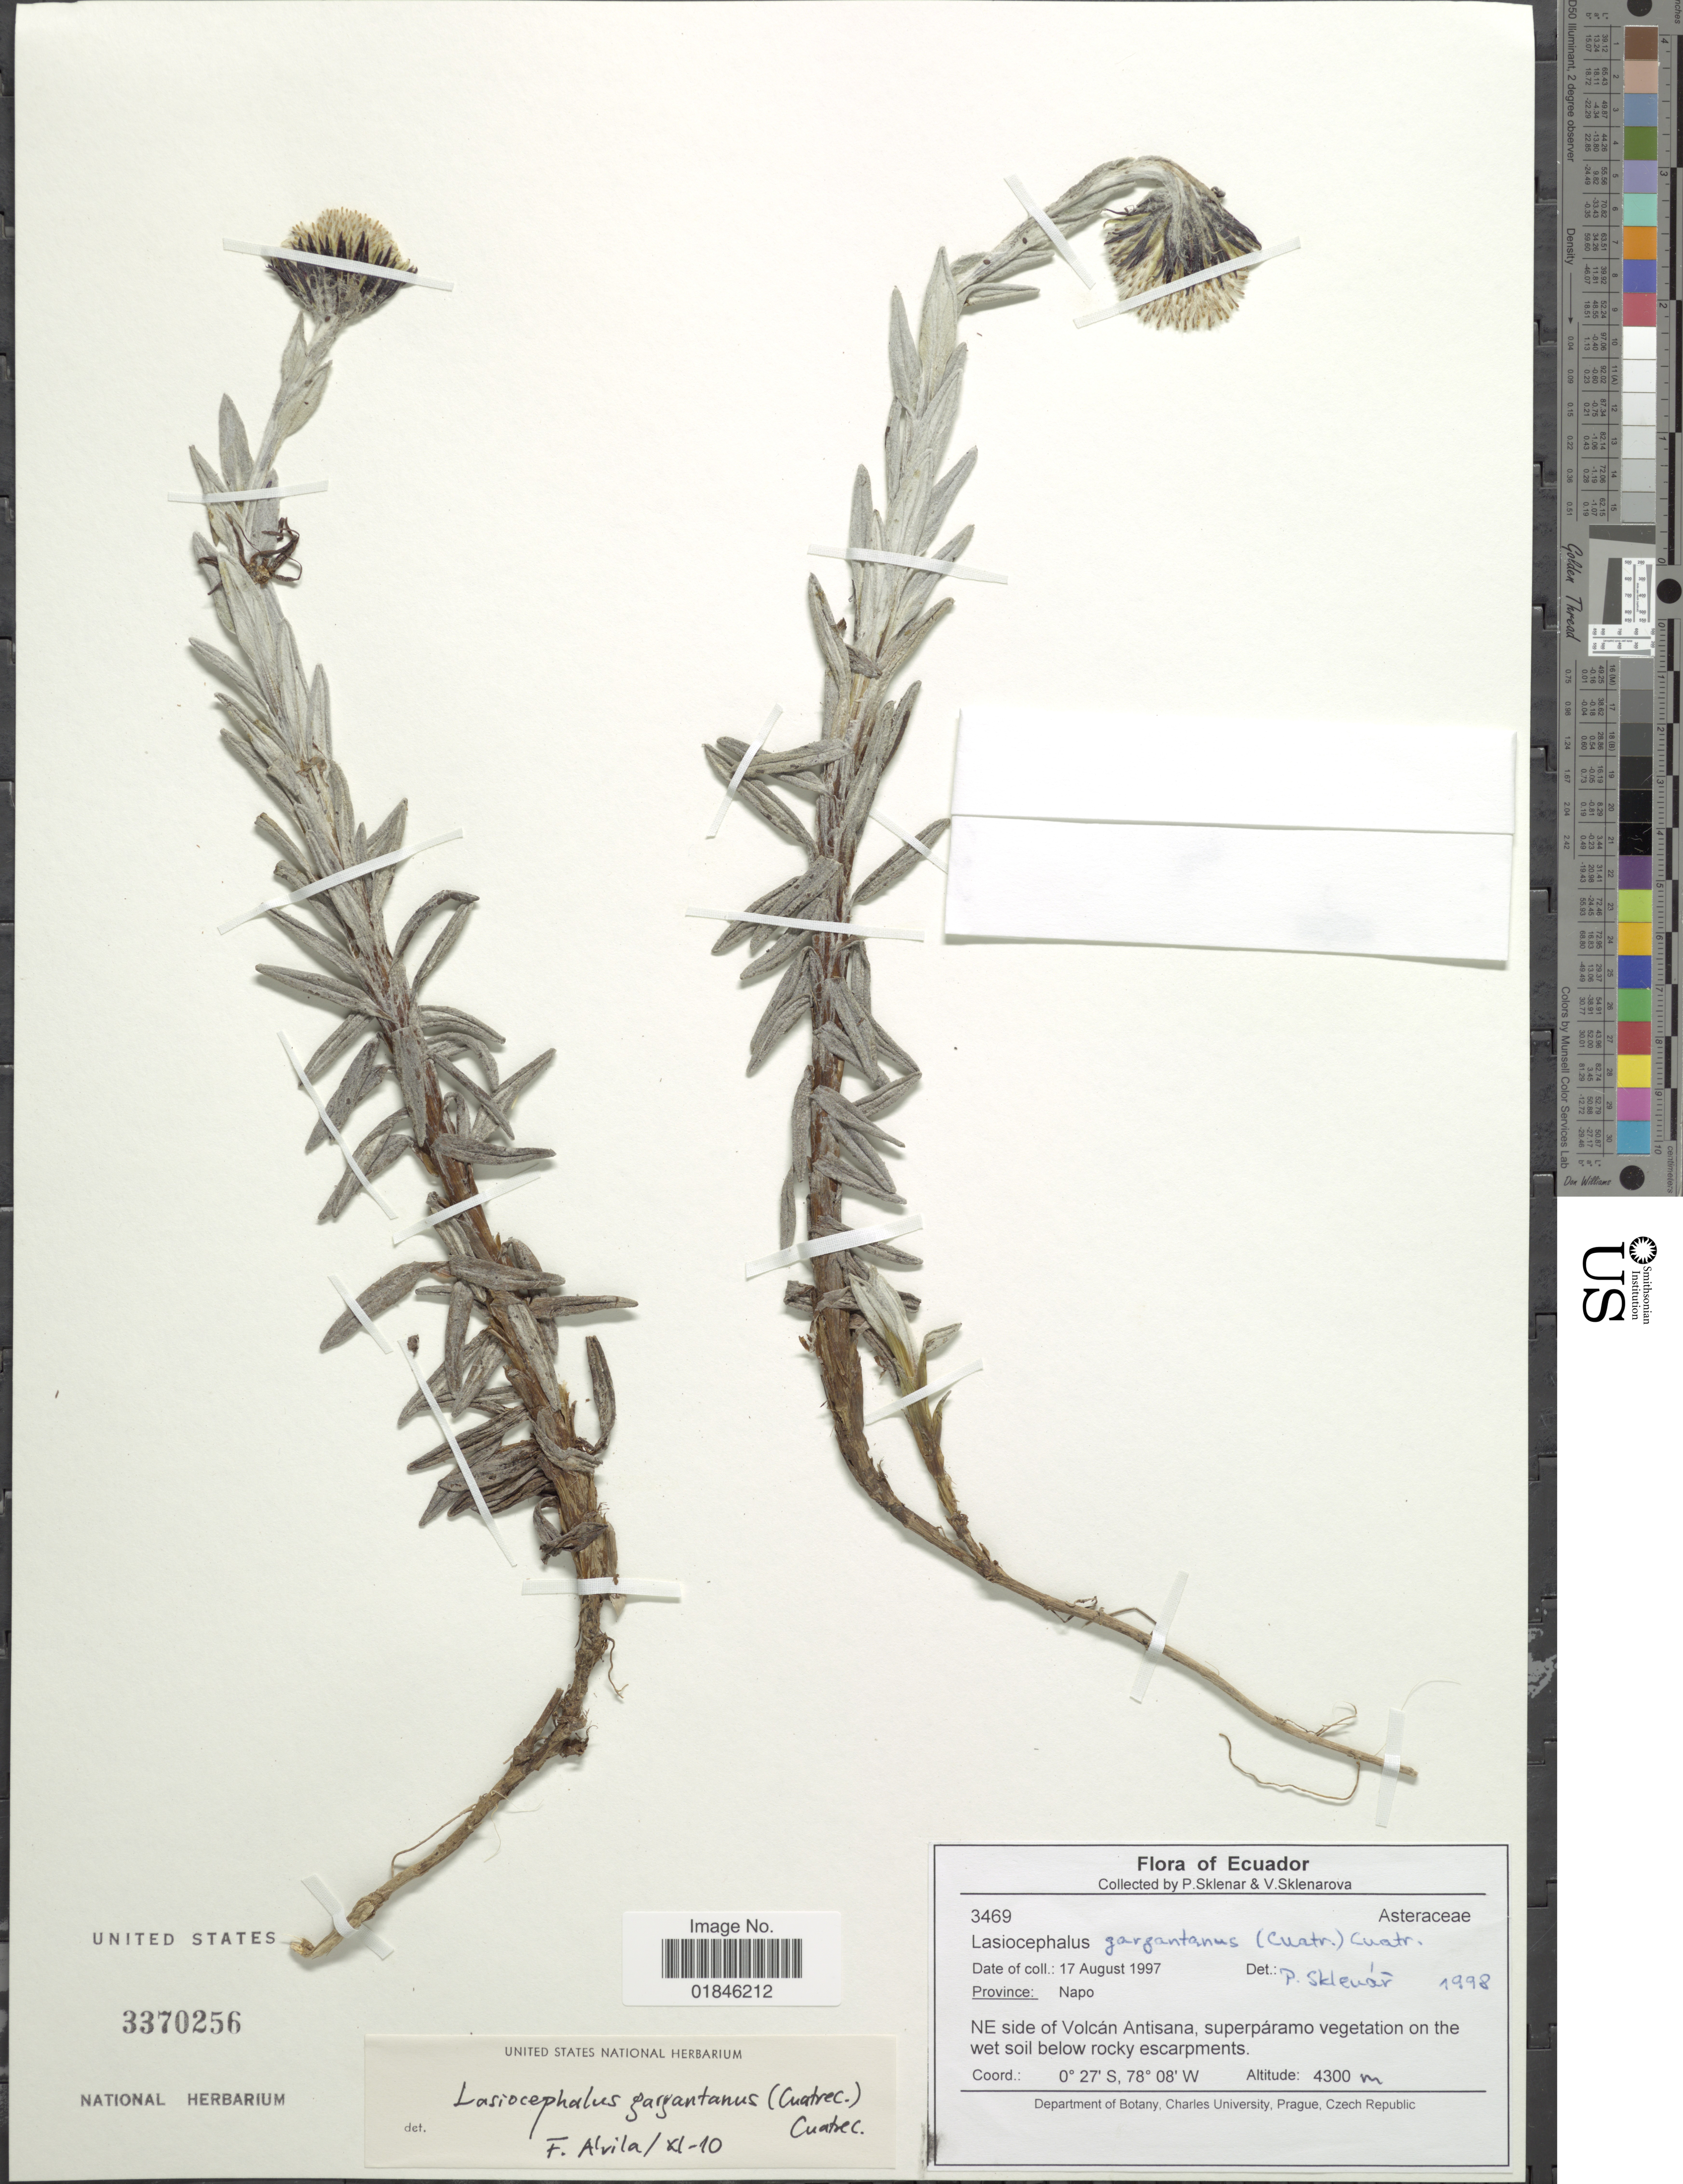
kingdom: Plantae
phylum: Tracheophyta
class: Magnoliopsida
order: Asterales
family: Asteraceae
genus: Senecio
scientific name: Senecio superparamensis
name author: Sklenár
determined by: Salomon, Luciana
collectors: P. Sklenar & V. Sklenárová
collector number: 3469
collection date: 1997-08-17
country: Ecuador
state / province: Napo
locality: Province: Napo. NE side of Volcán Antisana, superpáramo vegetation on the wet soil below rocky escarpments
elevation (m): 4300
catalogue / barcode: US 3370256